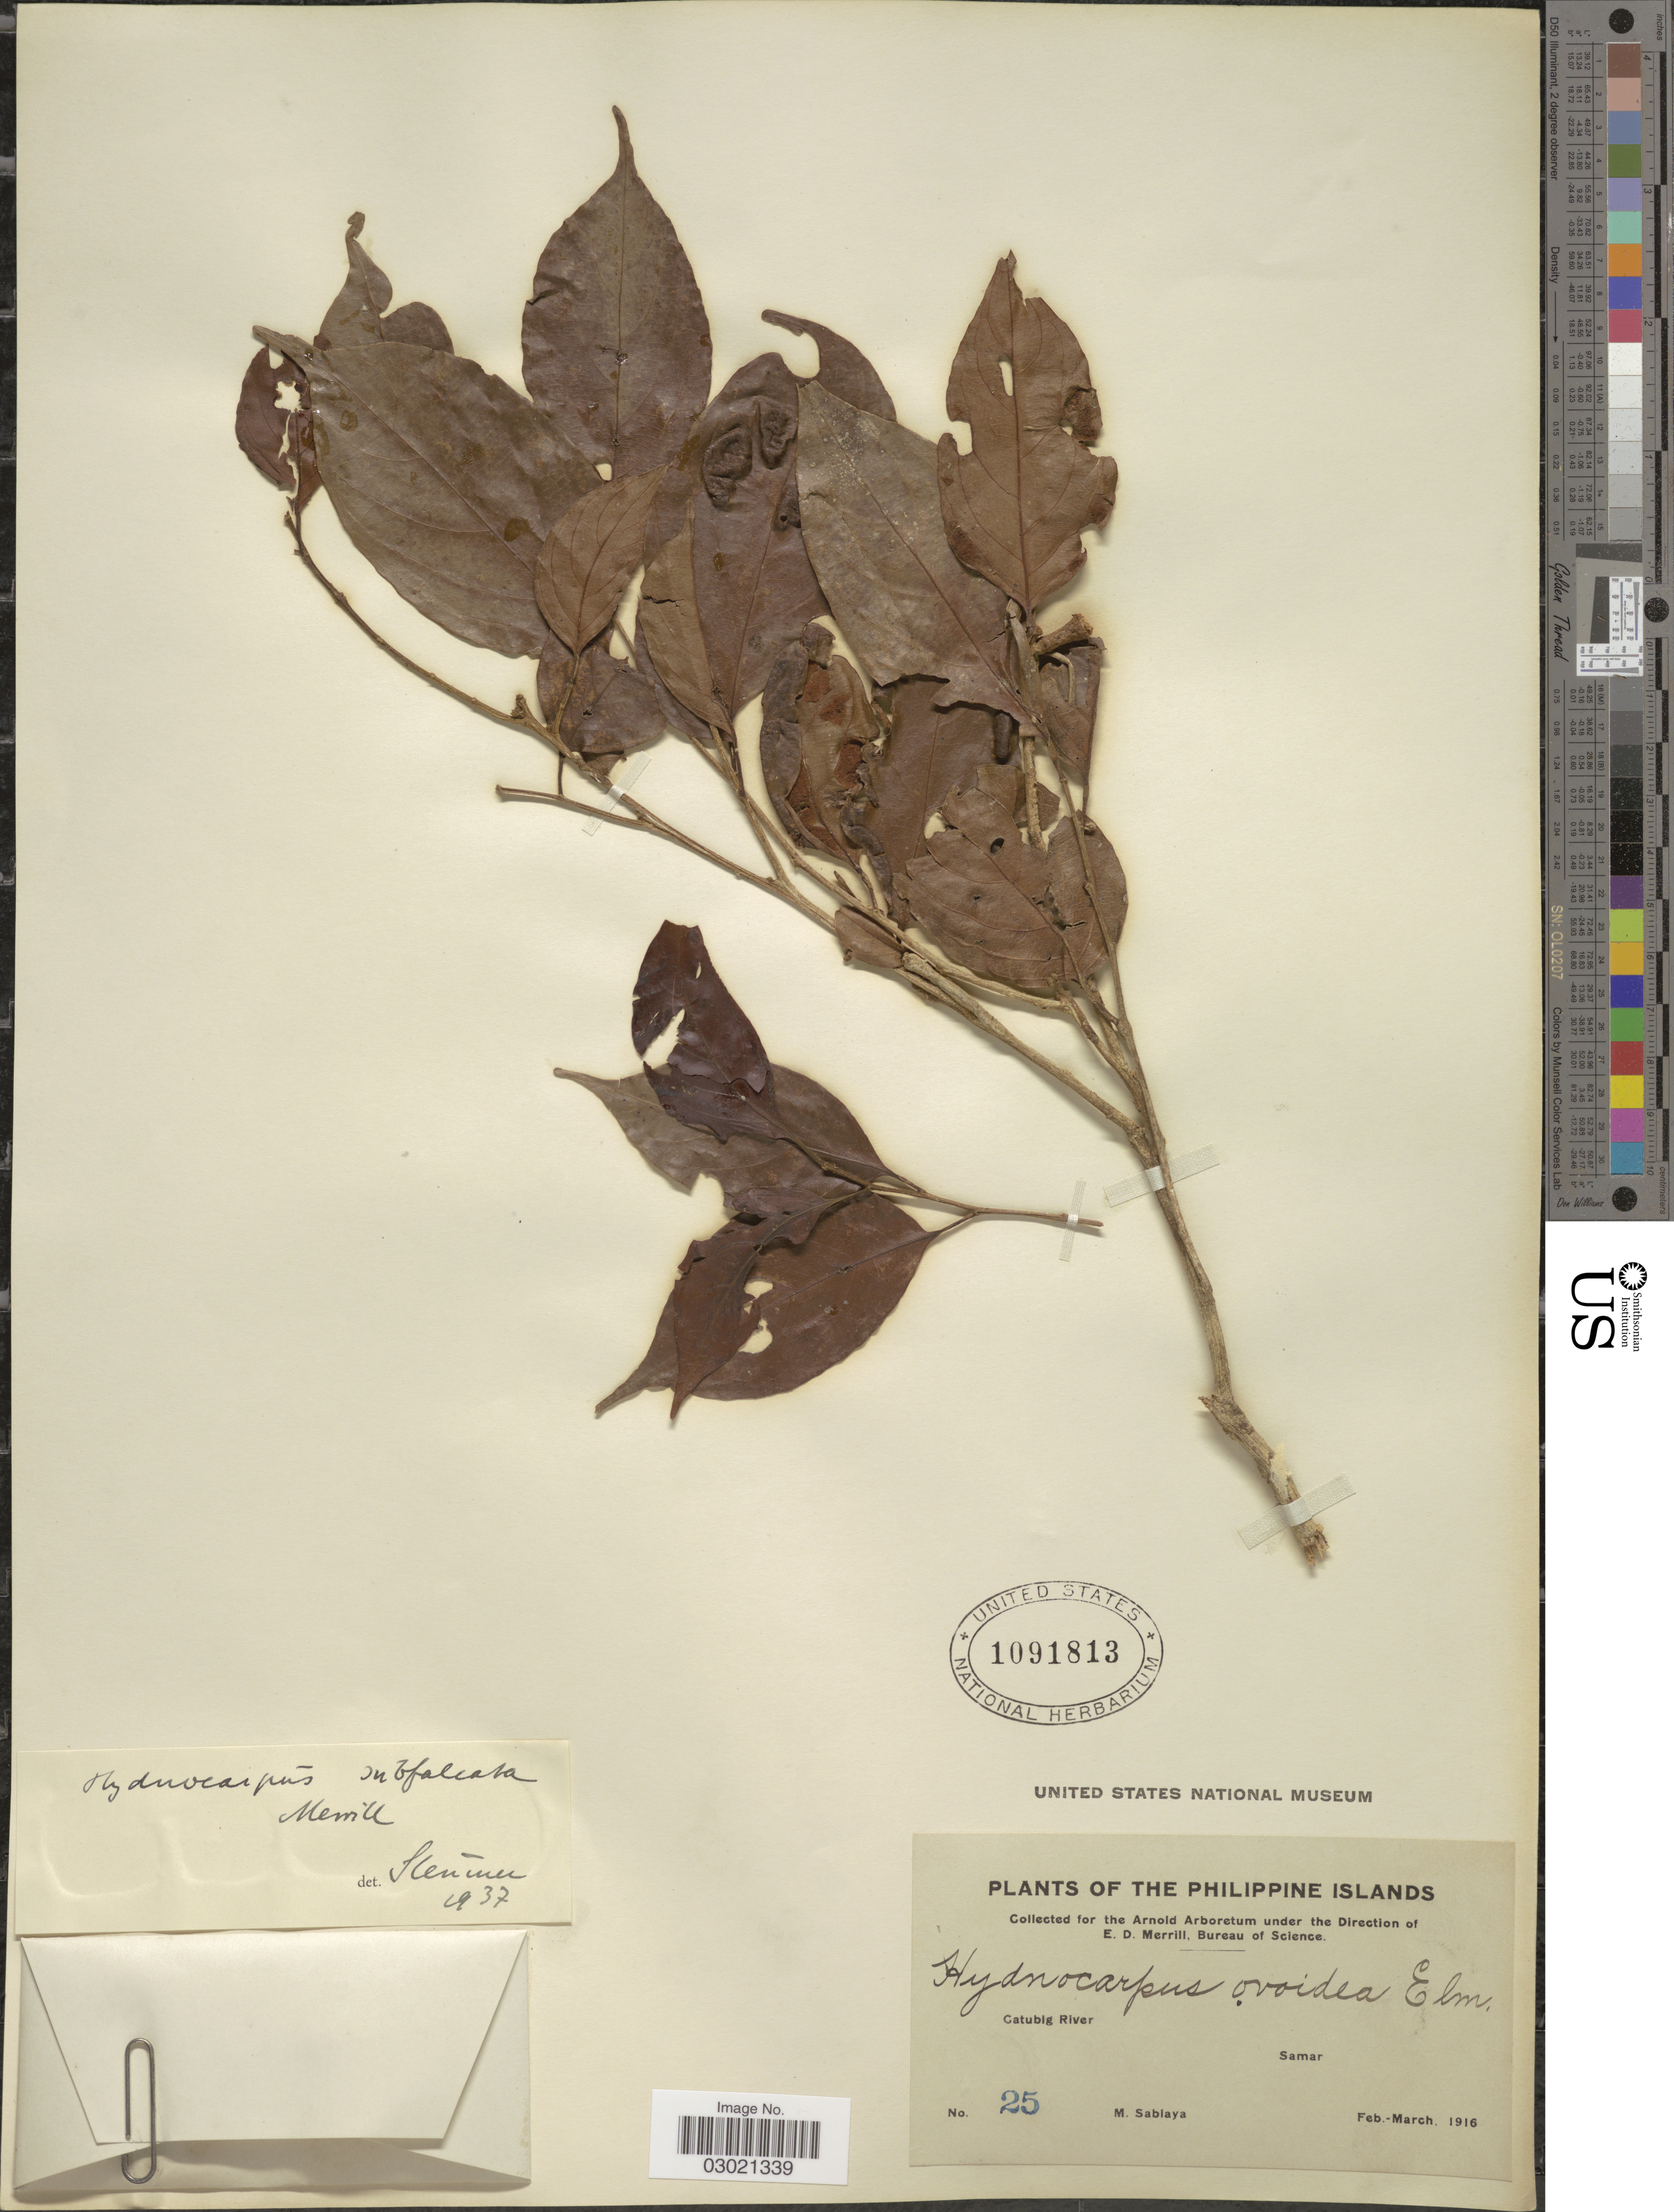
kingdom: Plantae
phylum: Tracheophyta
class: Magnoliopsida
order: Malpighiales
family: Achariaceae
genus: Hydnocarpus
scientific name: Hydnocarpus subfalcatus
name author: Merr.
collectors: M. Sablaya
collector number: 25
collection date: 1916-02/1916-03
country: Philippines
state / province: Eastern Visayas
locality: Catubig River, Samar.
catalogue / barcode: US 1091813